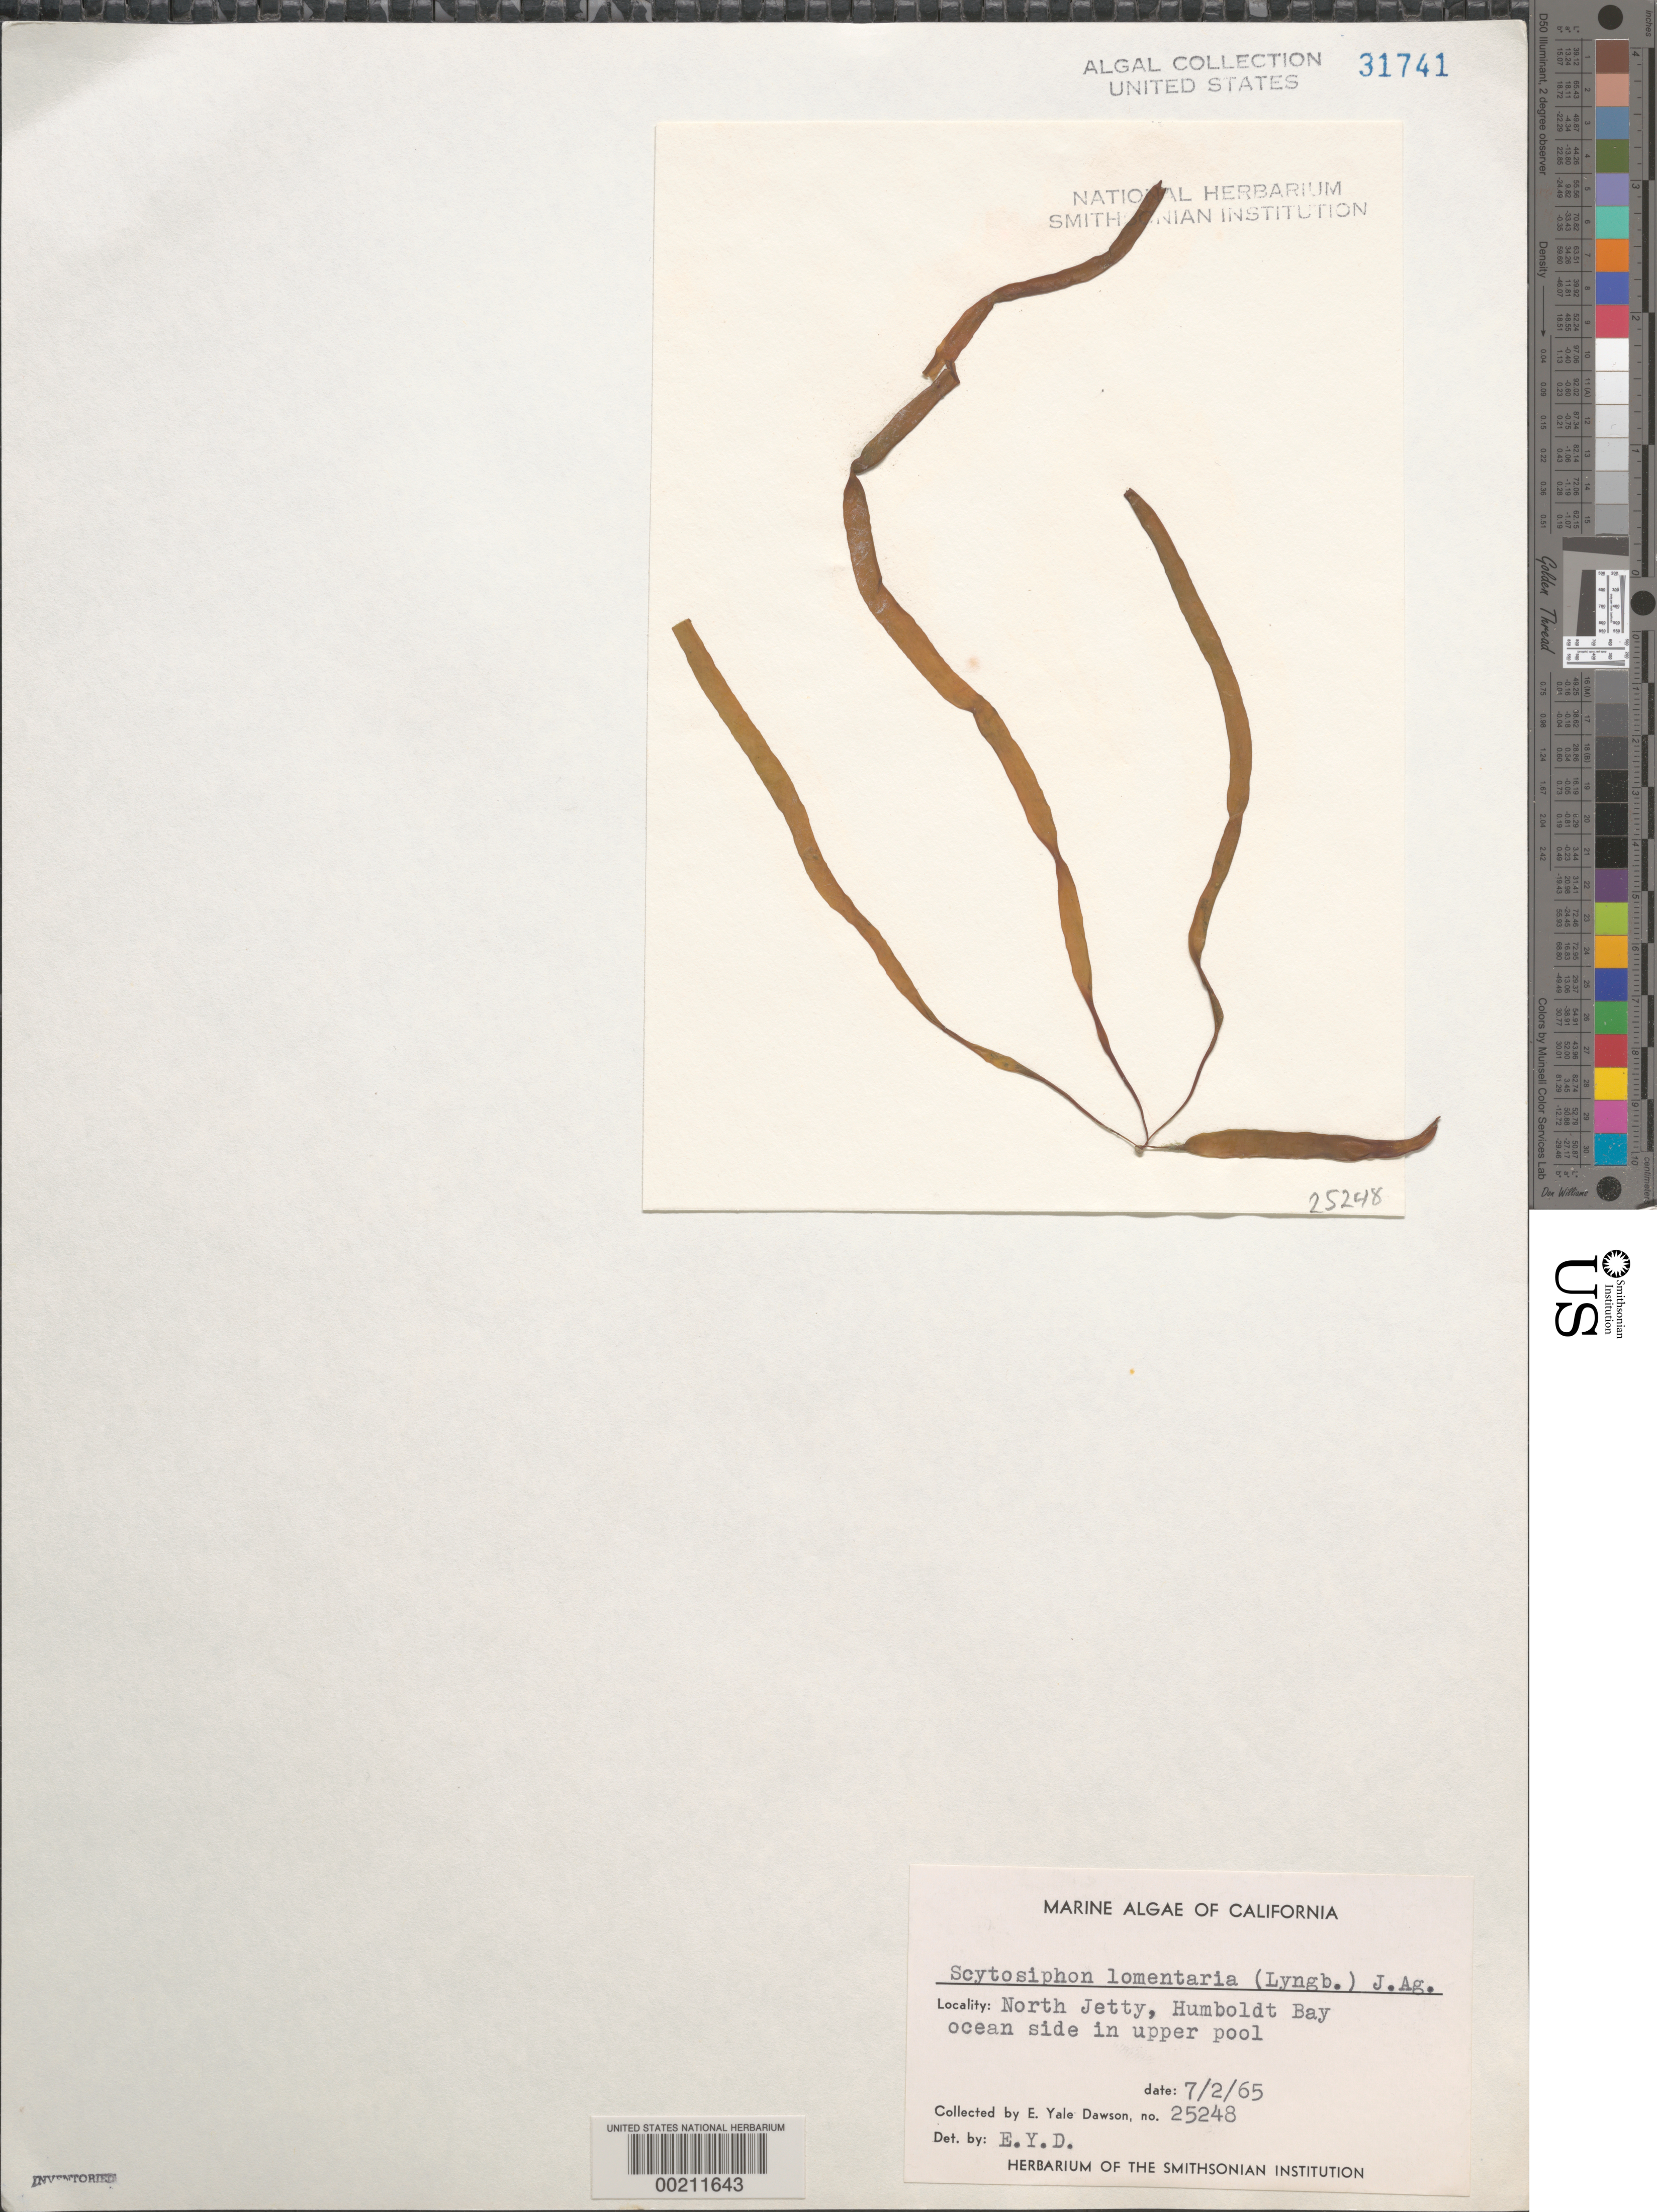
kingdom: Chromista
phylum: Ochrophyta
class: Phaeophyceae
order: Scytosiphonales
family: Scytosiphonaceae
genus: Scytosiphon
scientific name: Scytosiphon lomentaria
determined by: Dawson, E. Y.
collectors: E. Y. Dawson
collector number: EYD 25248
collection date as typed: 02 Jul 1965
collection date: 1965-07-02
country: United States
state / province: California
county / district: Humboldt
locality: Humboldt Bay, North Jetty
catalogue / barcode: US 31741